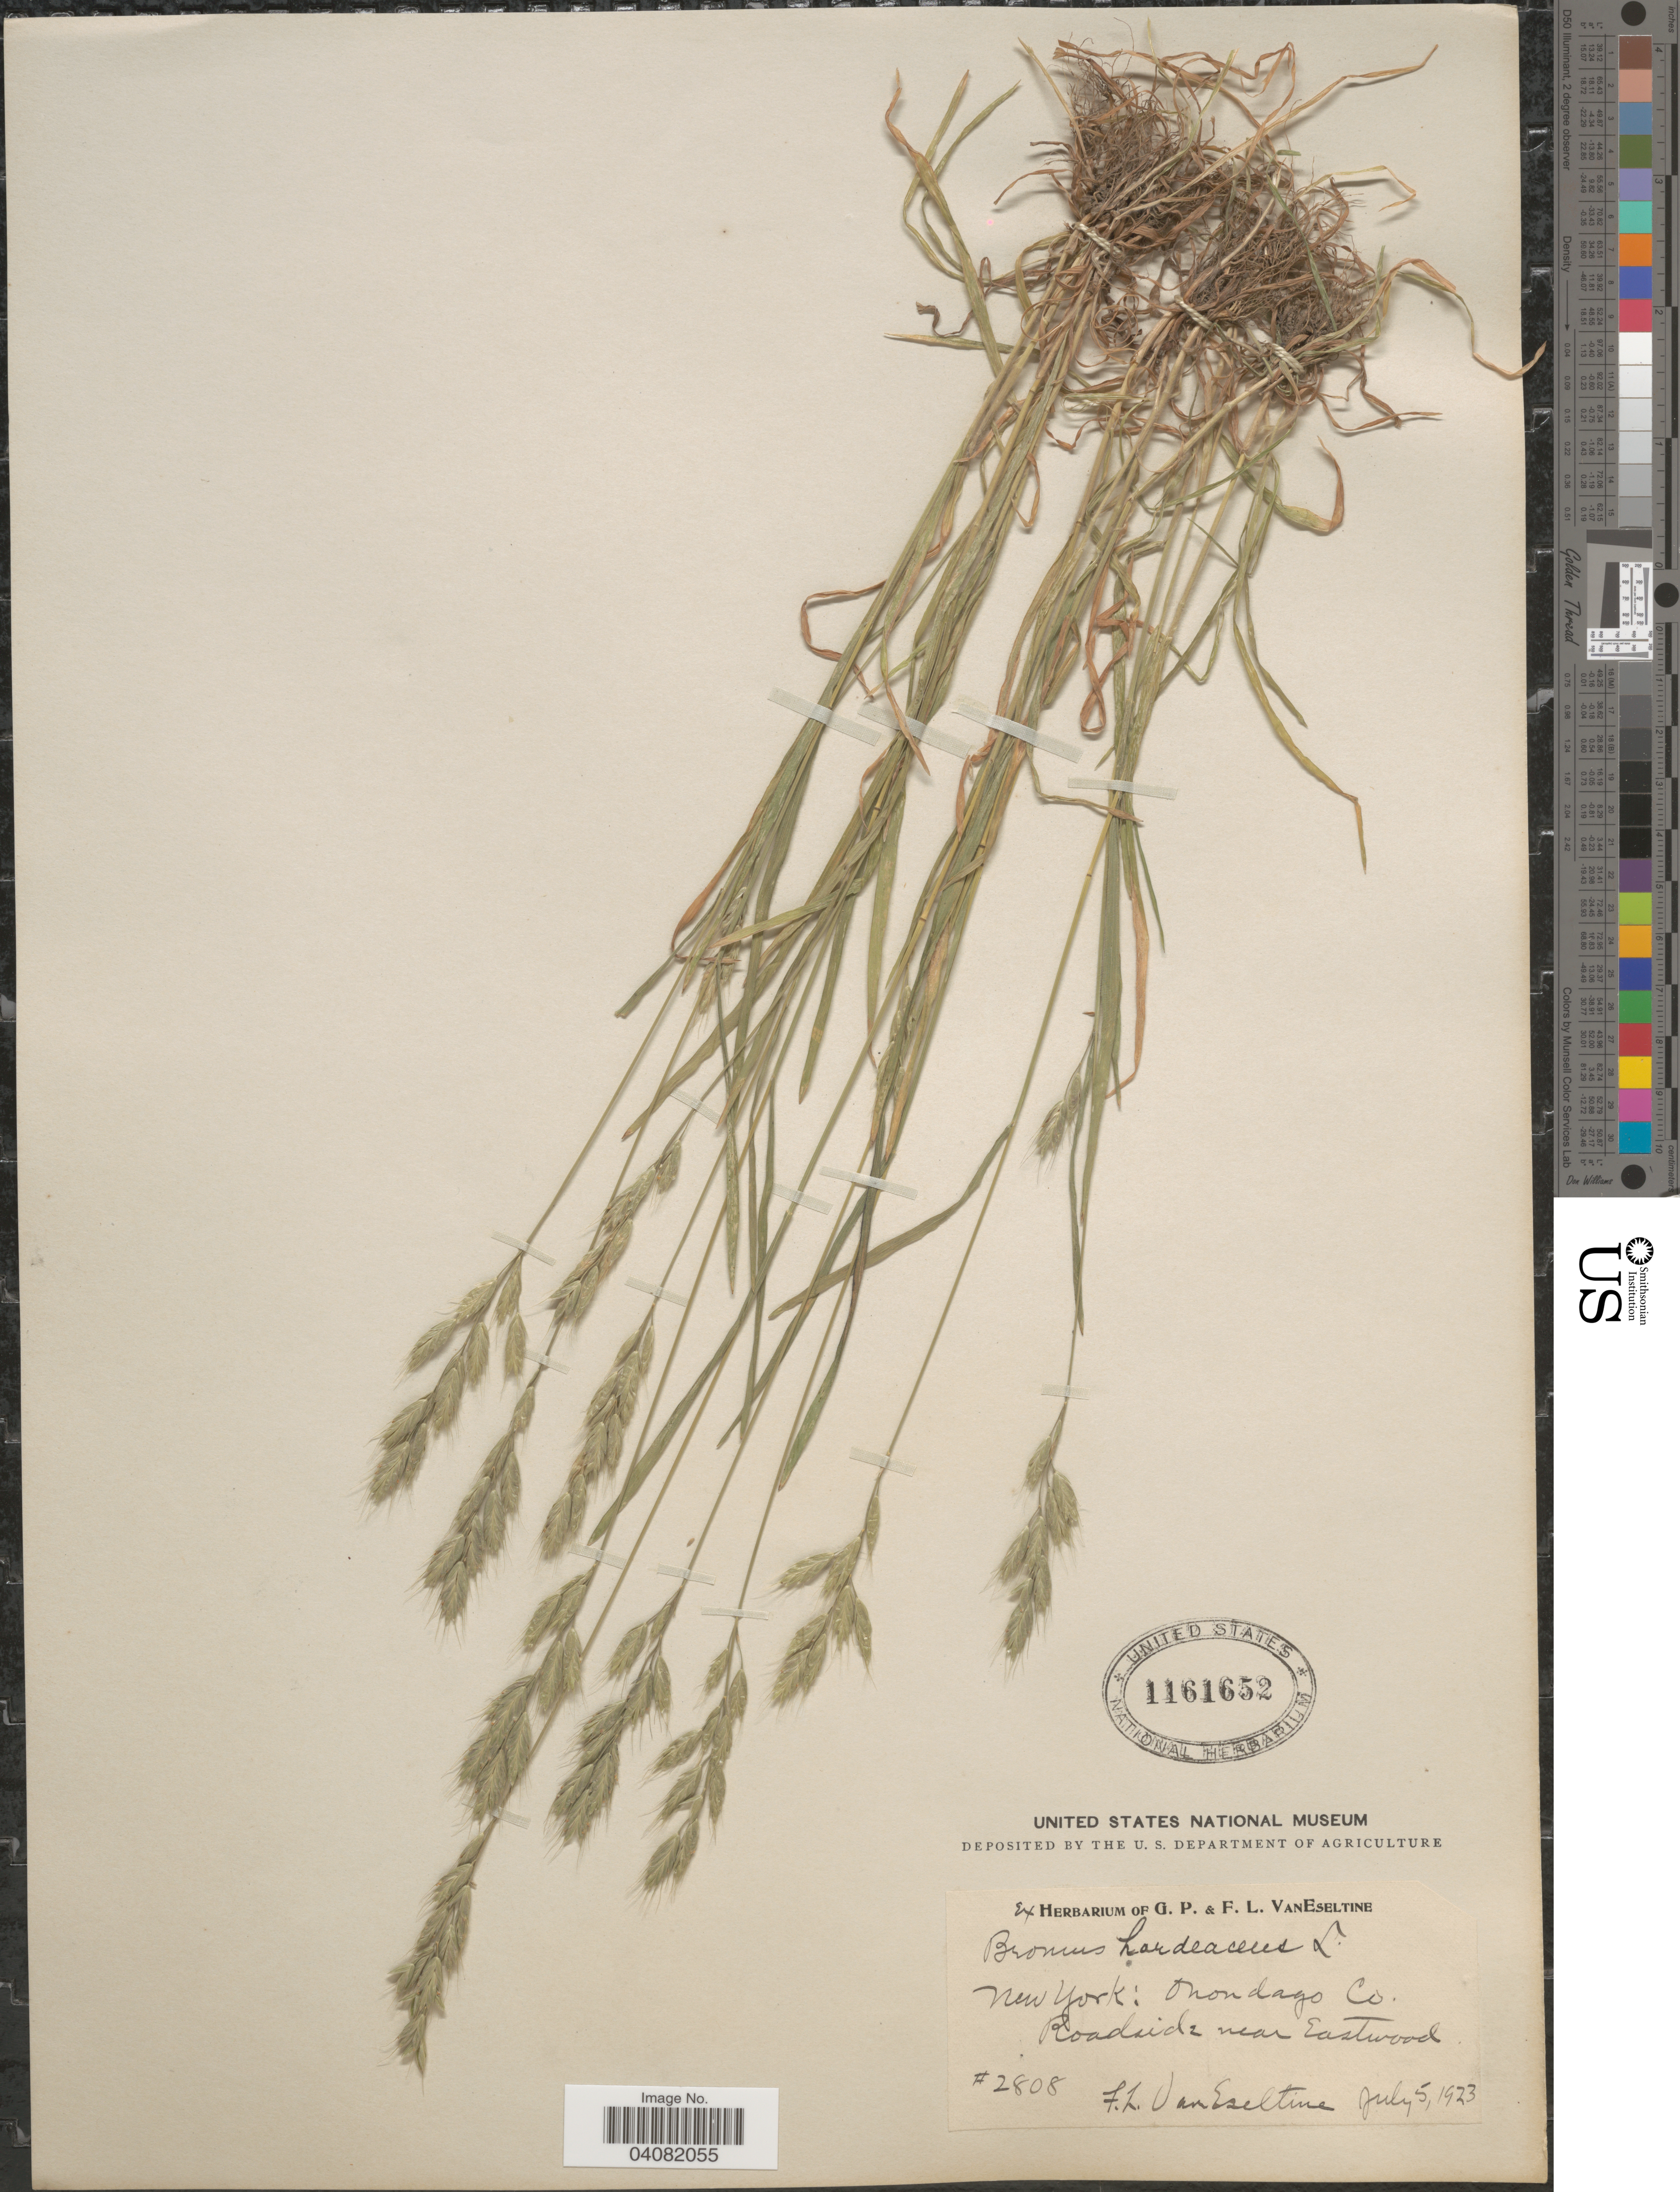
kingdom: Plantae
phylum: Tracheophyta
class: Liliopsida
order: Poales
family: Poaceae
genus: Bromus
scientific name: Bromus hordeaceus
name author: L.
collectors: F. Van eseltine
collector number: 2808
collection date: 1923-07-05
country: United States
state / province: New York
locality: Onondago Co. Roadside near Eastwood.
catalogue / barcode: US 1161652